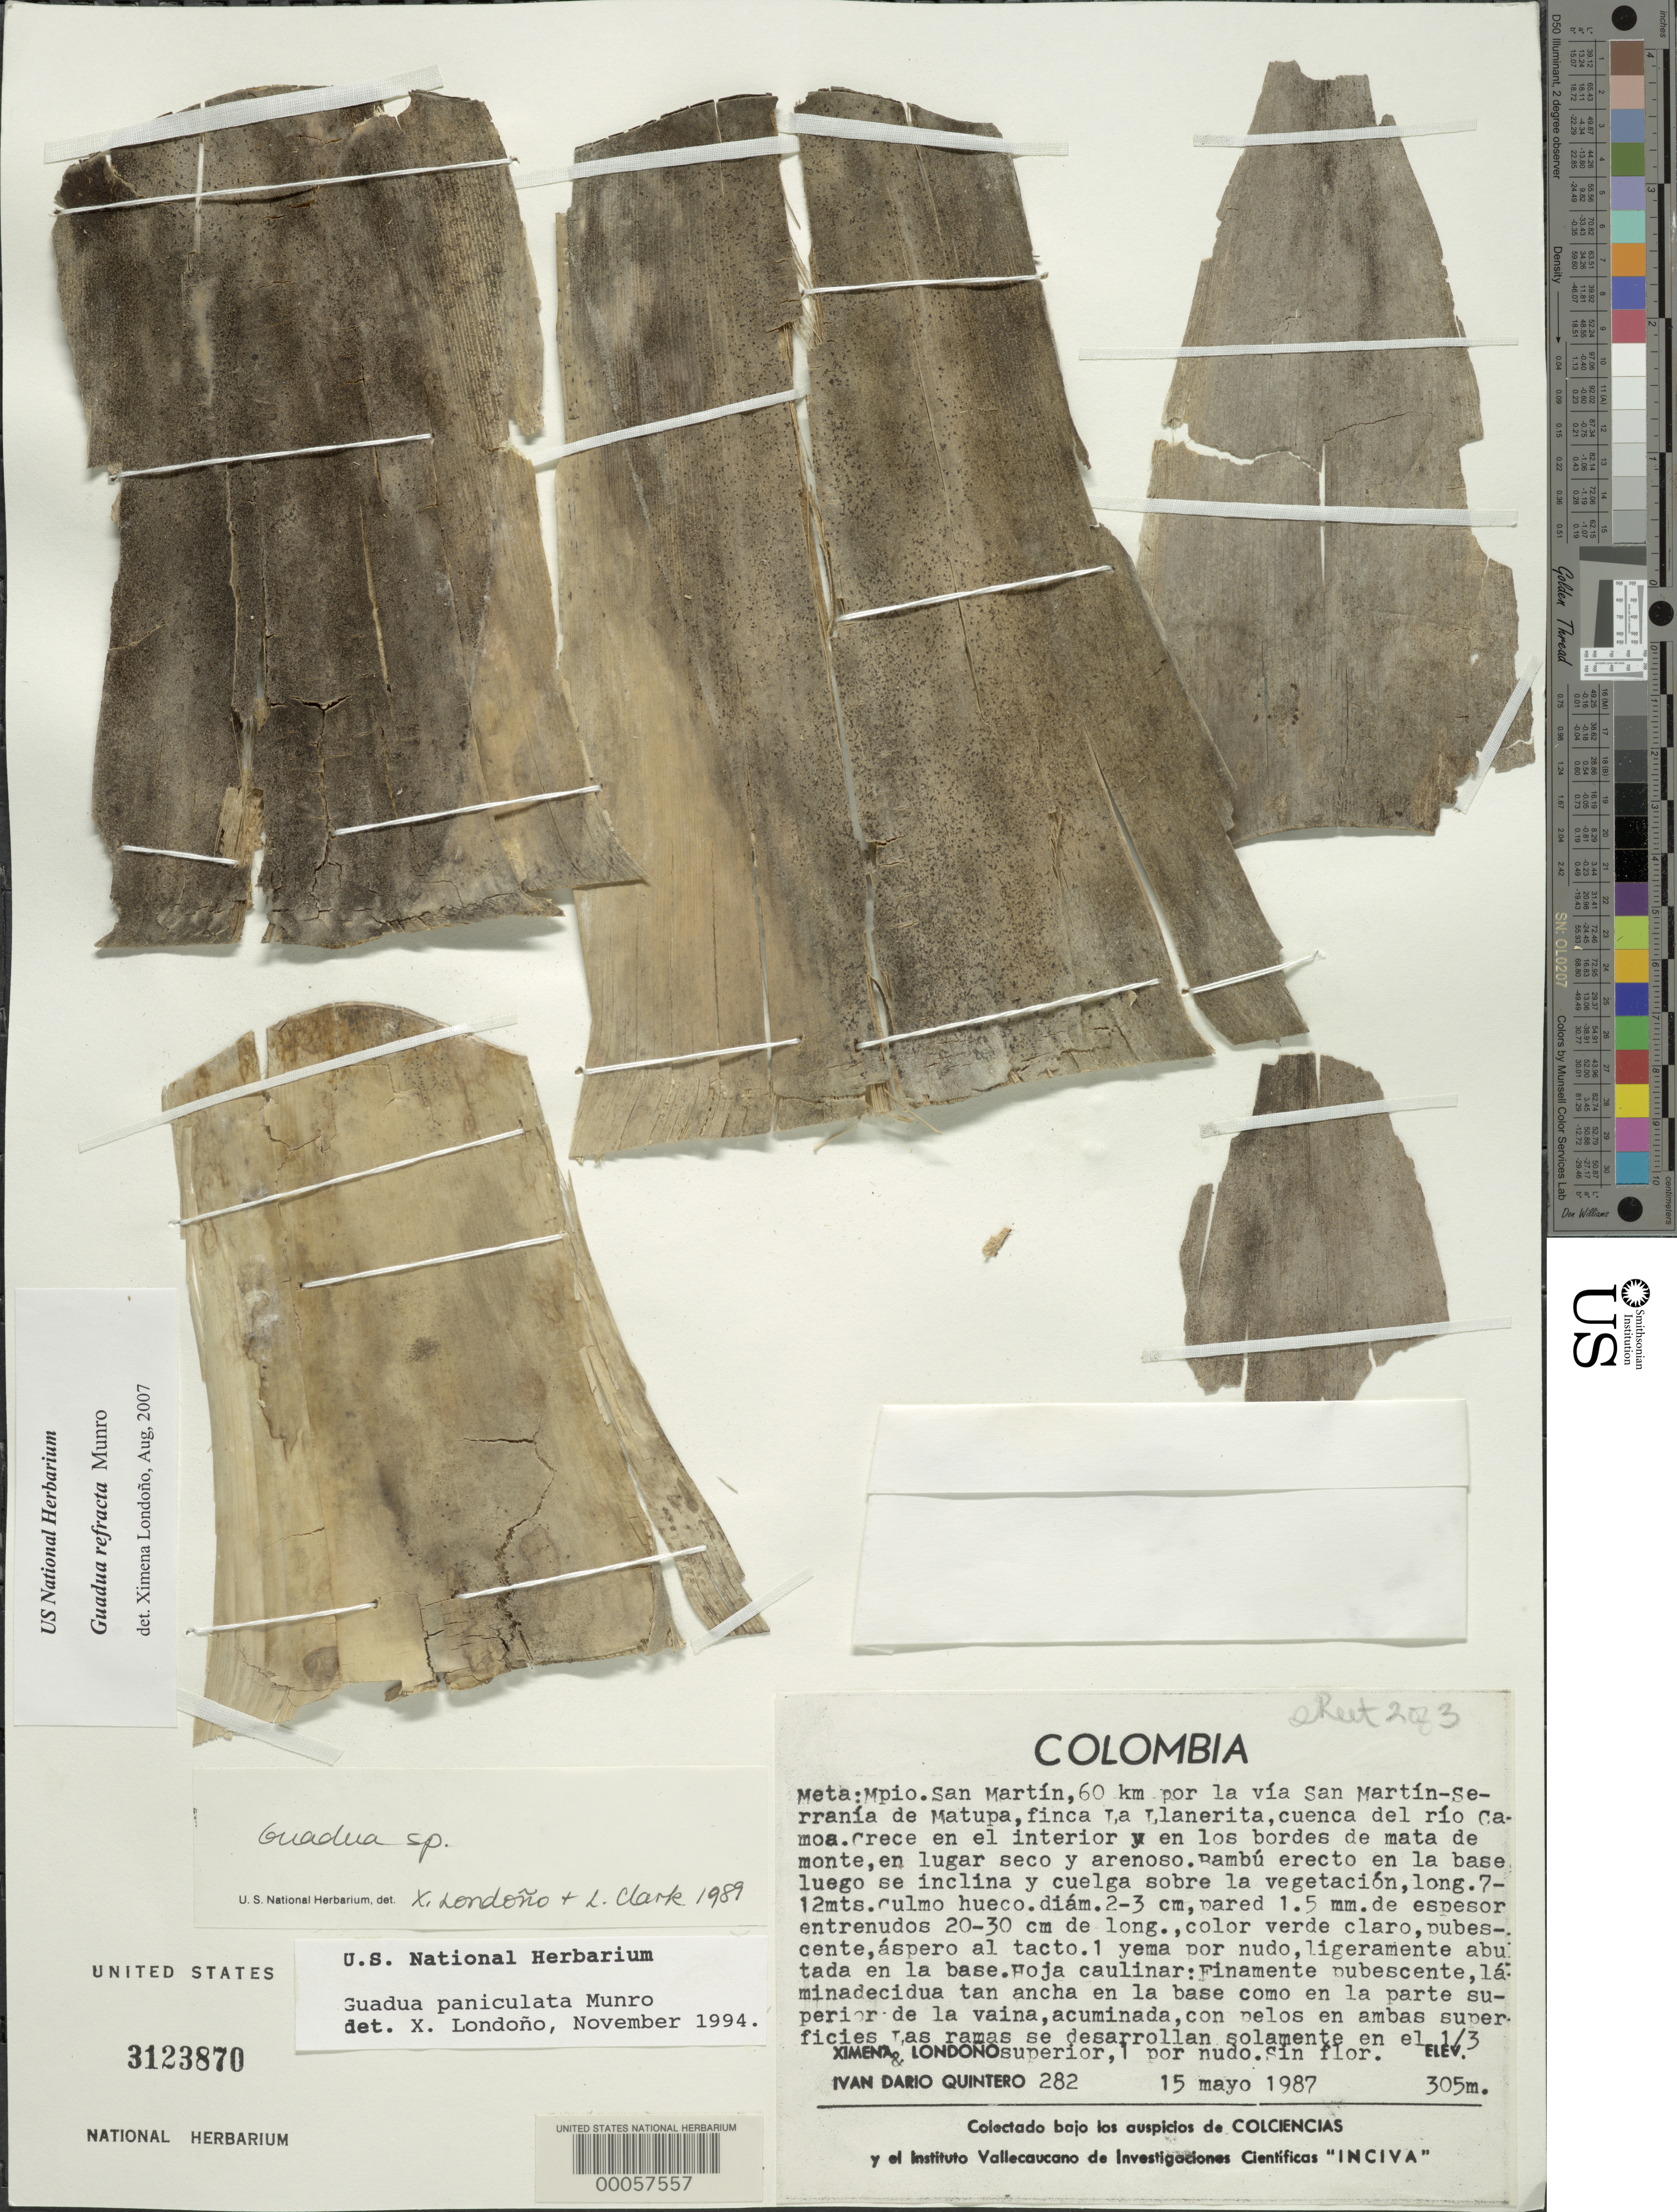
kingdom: Plantae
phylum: Tracheophyta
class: Liliopsida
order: Poales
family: Poaceae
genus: Guadua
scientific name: Guadua refracta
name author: Munro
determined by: Londoño, X., (TULV), Jardin Botanico "Juan Maria Cespedes"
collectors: X. Londoño & I. Quintero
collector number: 282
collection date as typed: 15 May 1987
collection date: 1987-05-15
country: Colombia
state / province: Meta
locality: San Martin, 60 km down the San Martin-Serrania de Matupa road, la llanerita, the Camos River Valley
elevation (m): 305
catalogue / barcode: US 3123870